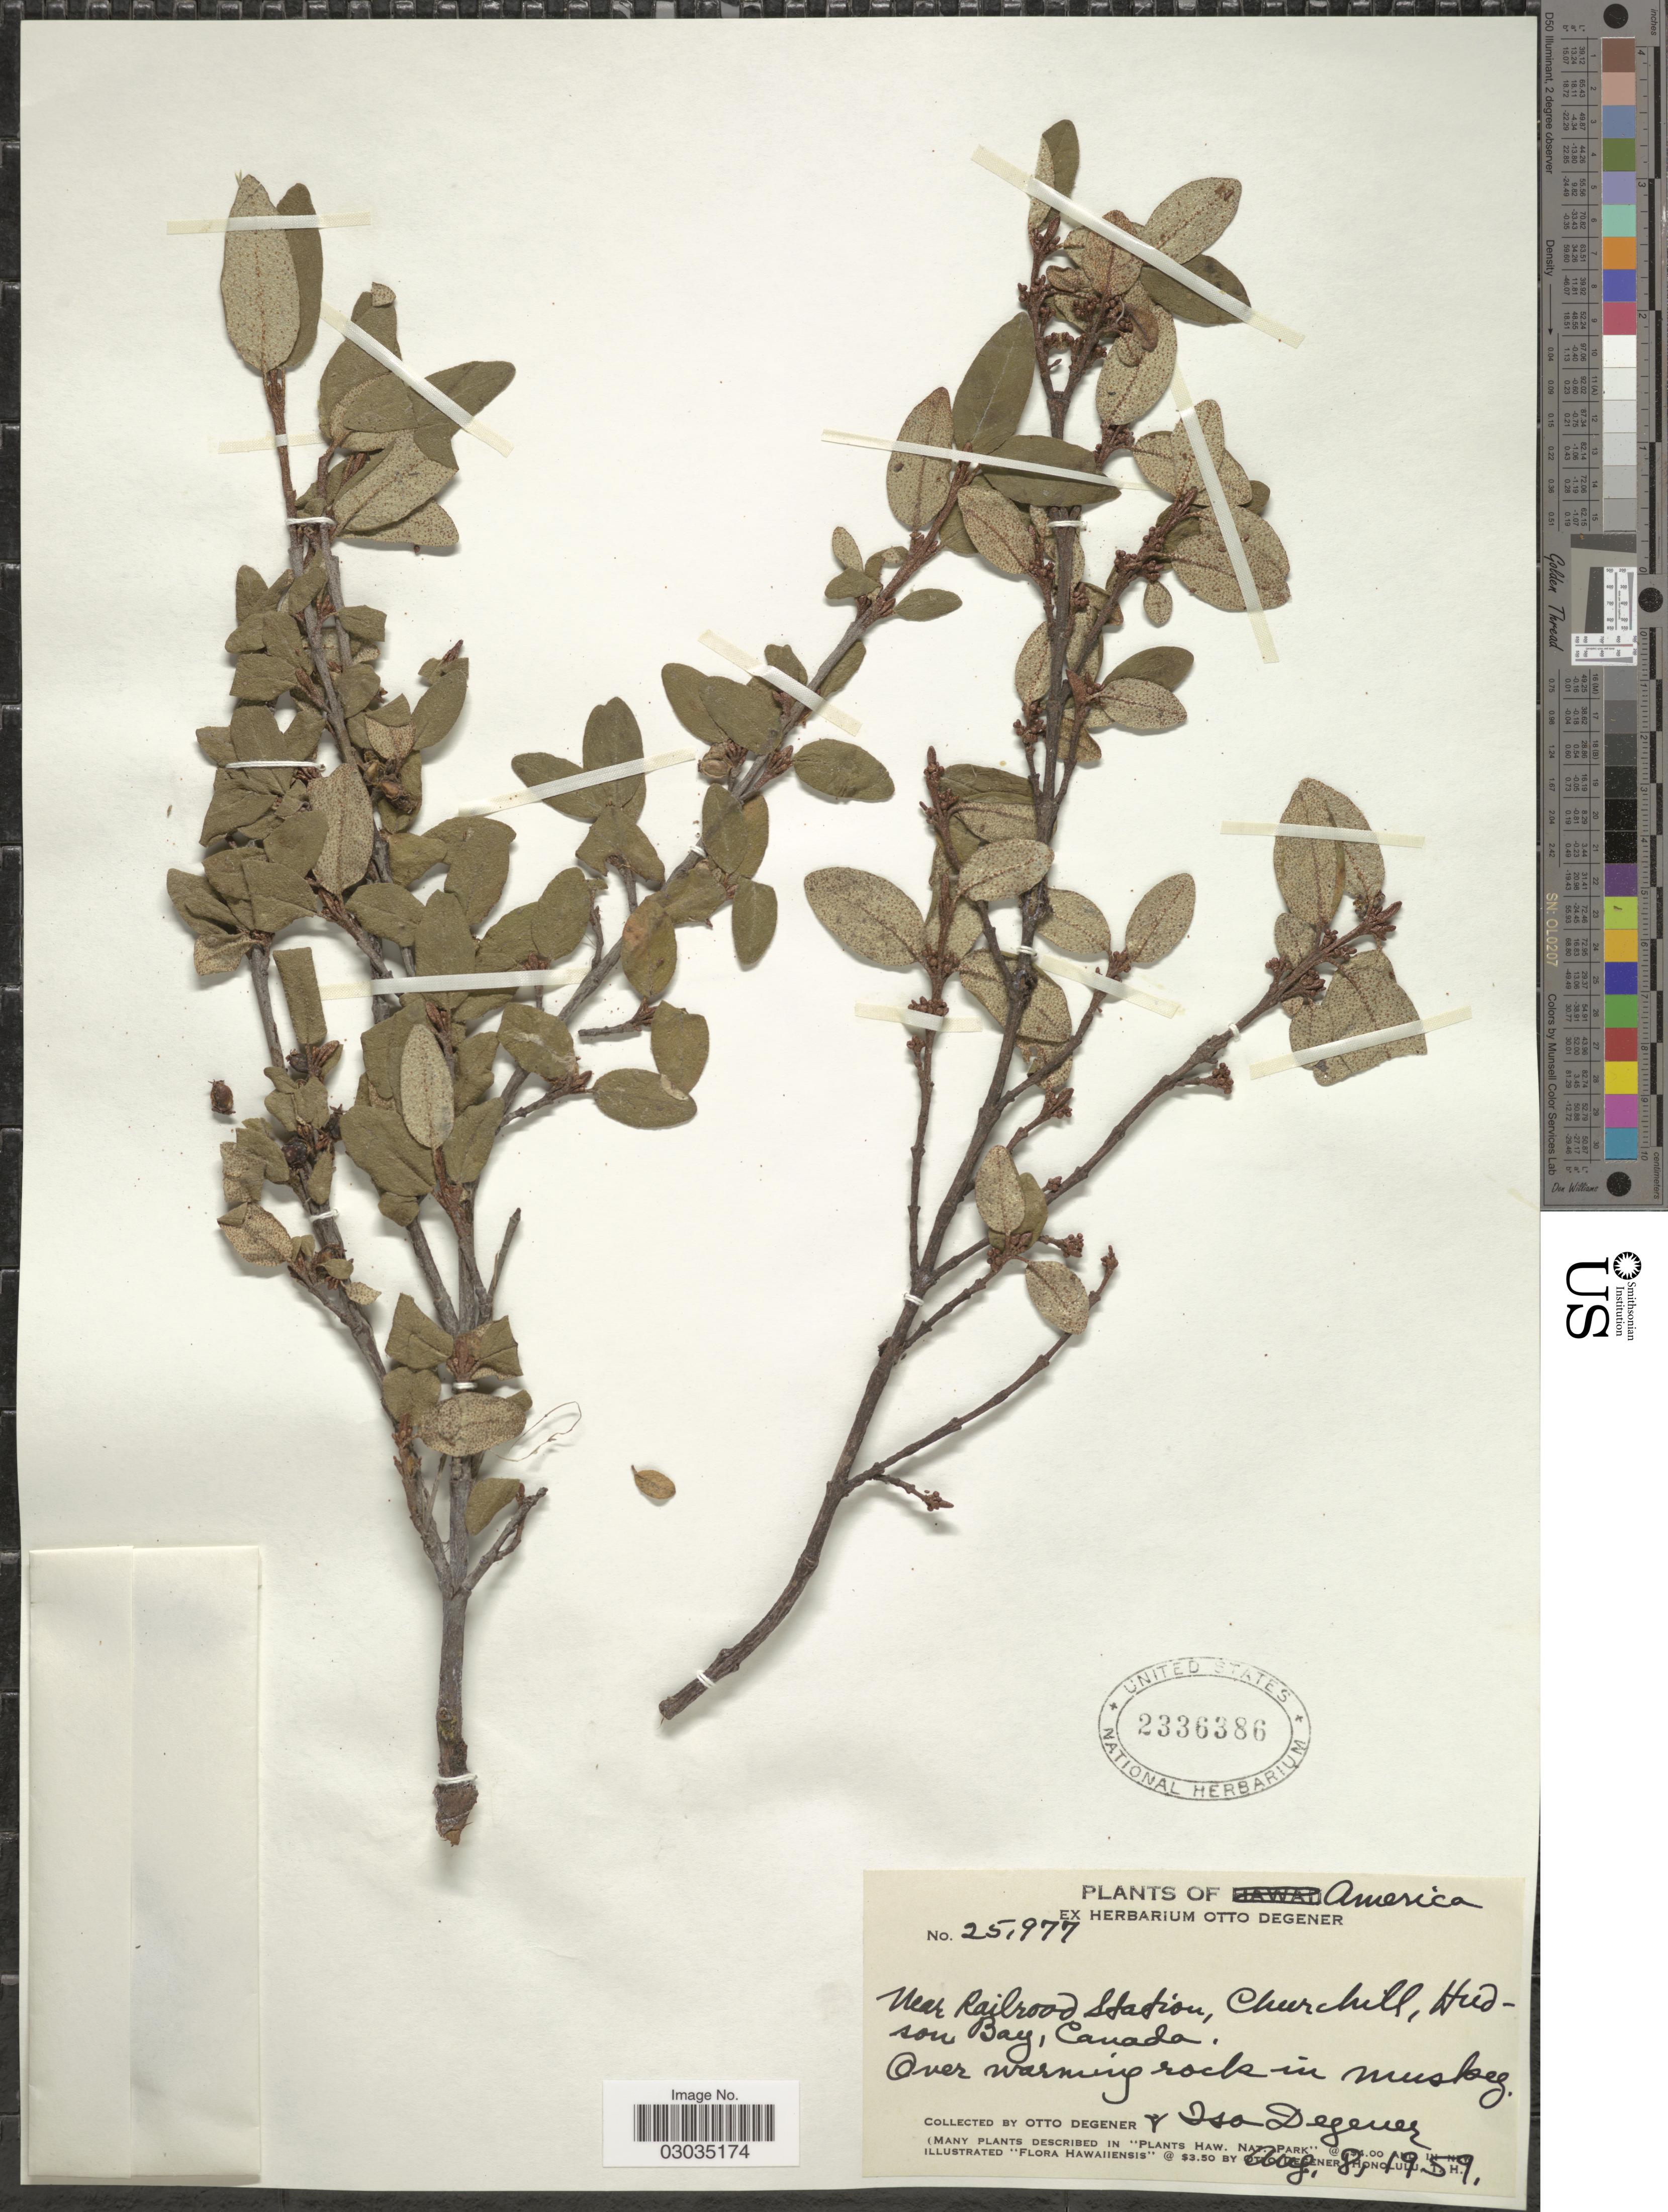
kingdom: Plantae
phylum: Tracheophyta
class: Magnoliopsida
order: Rosales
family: Elaeagnaceae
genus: Shepherdia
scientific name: Shepherdia canadensis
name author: (L.) Nutt.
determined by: Strong, M. T., (US), Smithsonian Institution - National Museum of Natural History (UNITED STATES)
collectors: O. Degener & I. Degener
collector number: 25977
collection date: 1959-08-08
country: Canada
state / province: Manitoba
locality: Near Railroad Station, Churchill, Hudson Bay, Canada.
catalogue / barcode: US 2336386